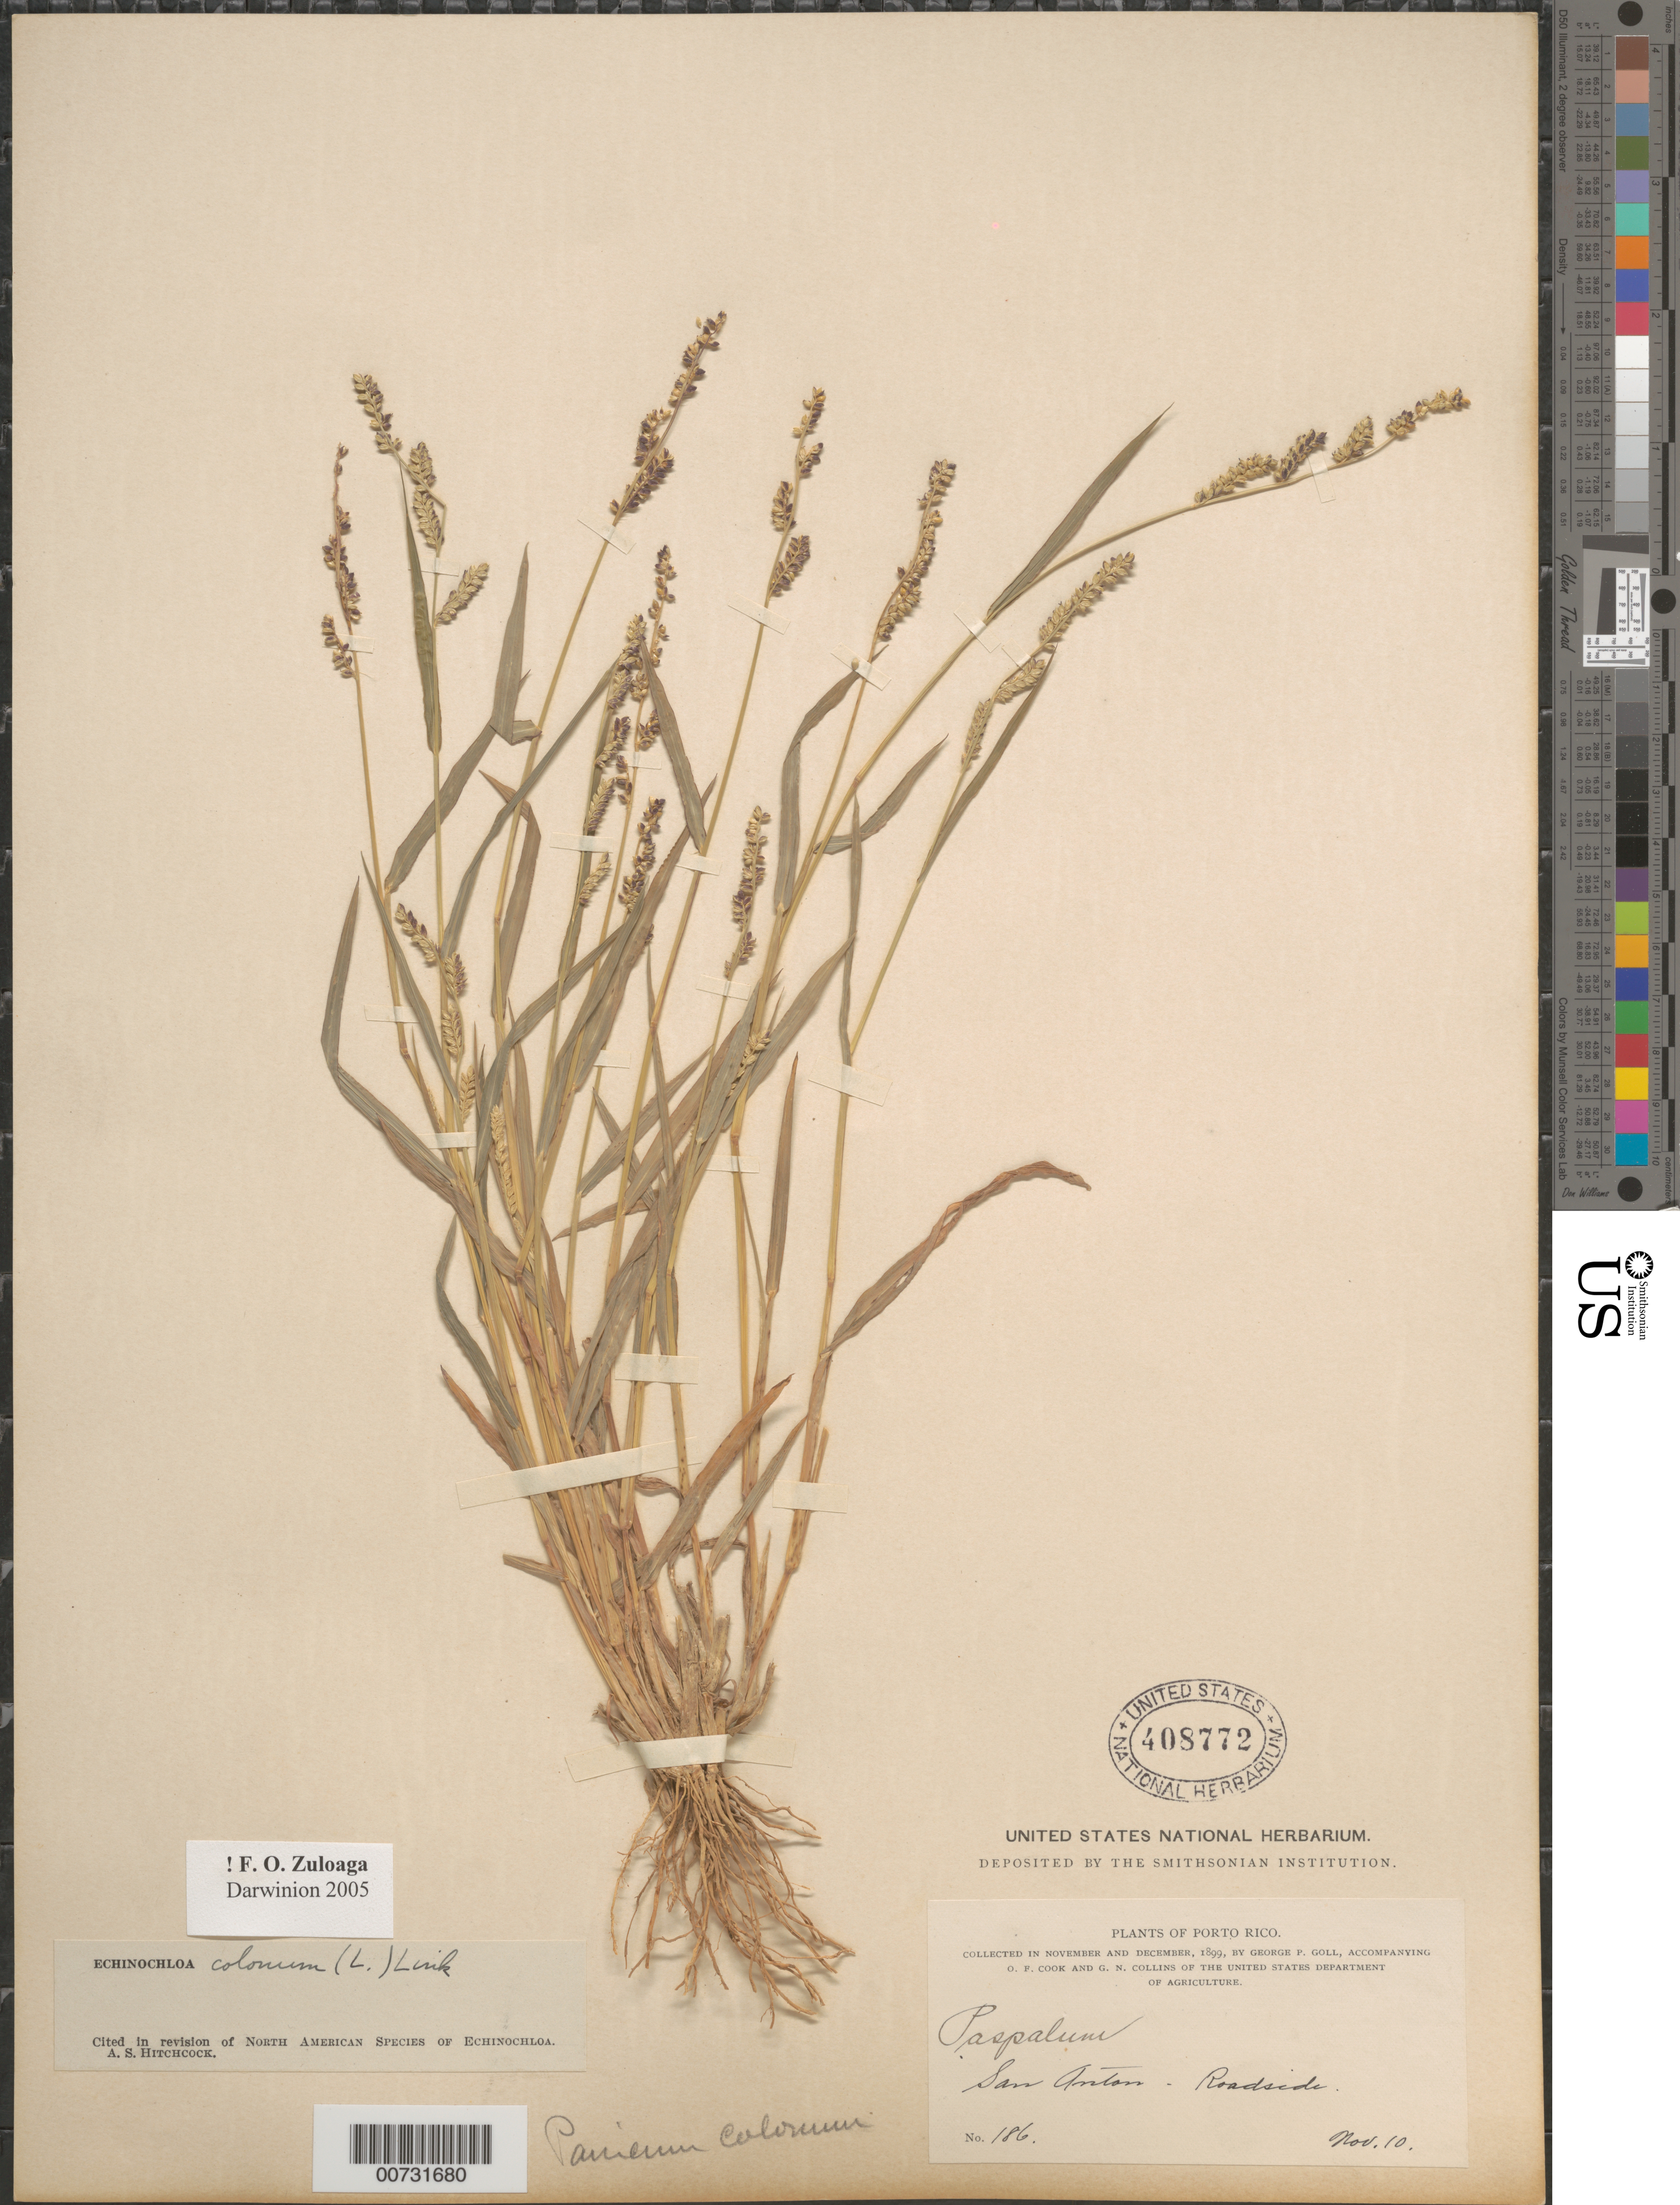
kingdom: Plantae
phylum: Tracheophyta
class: Liliopsida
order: Poales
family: Poaceae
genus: Echinochloa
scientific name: Echinochloa colona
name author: (L.) Link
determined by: Hitchcock, Albert S.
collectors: G. Goll, O. F. Cook & G. N. Collins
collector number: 186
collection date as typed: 10 Nov 1899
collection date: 1899-11-10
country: Puerto Rico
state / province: Ponce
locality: San Anton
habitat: Roadside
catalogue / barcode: US 408772